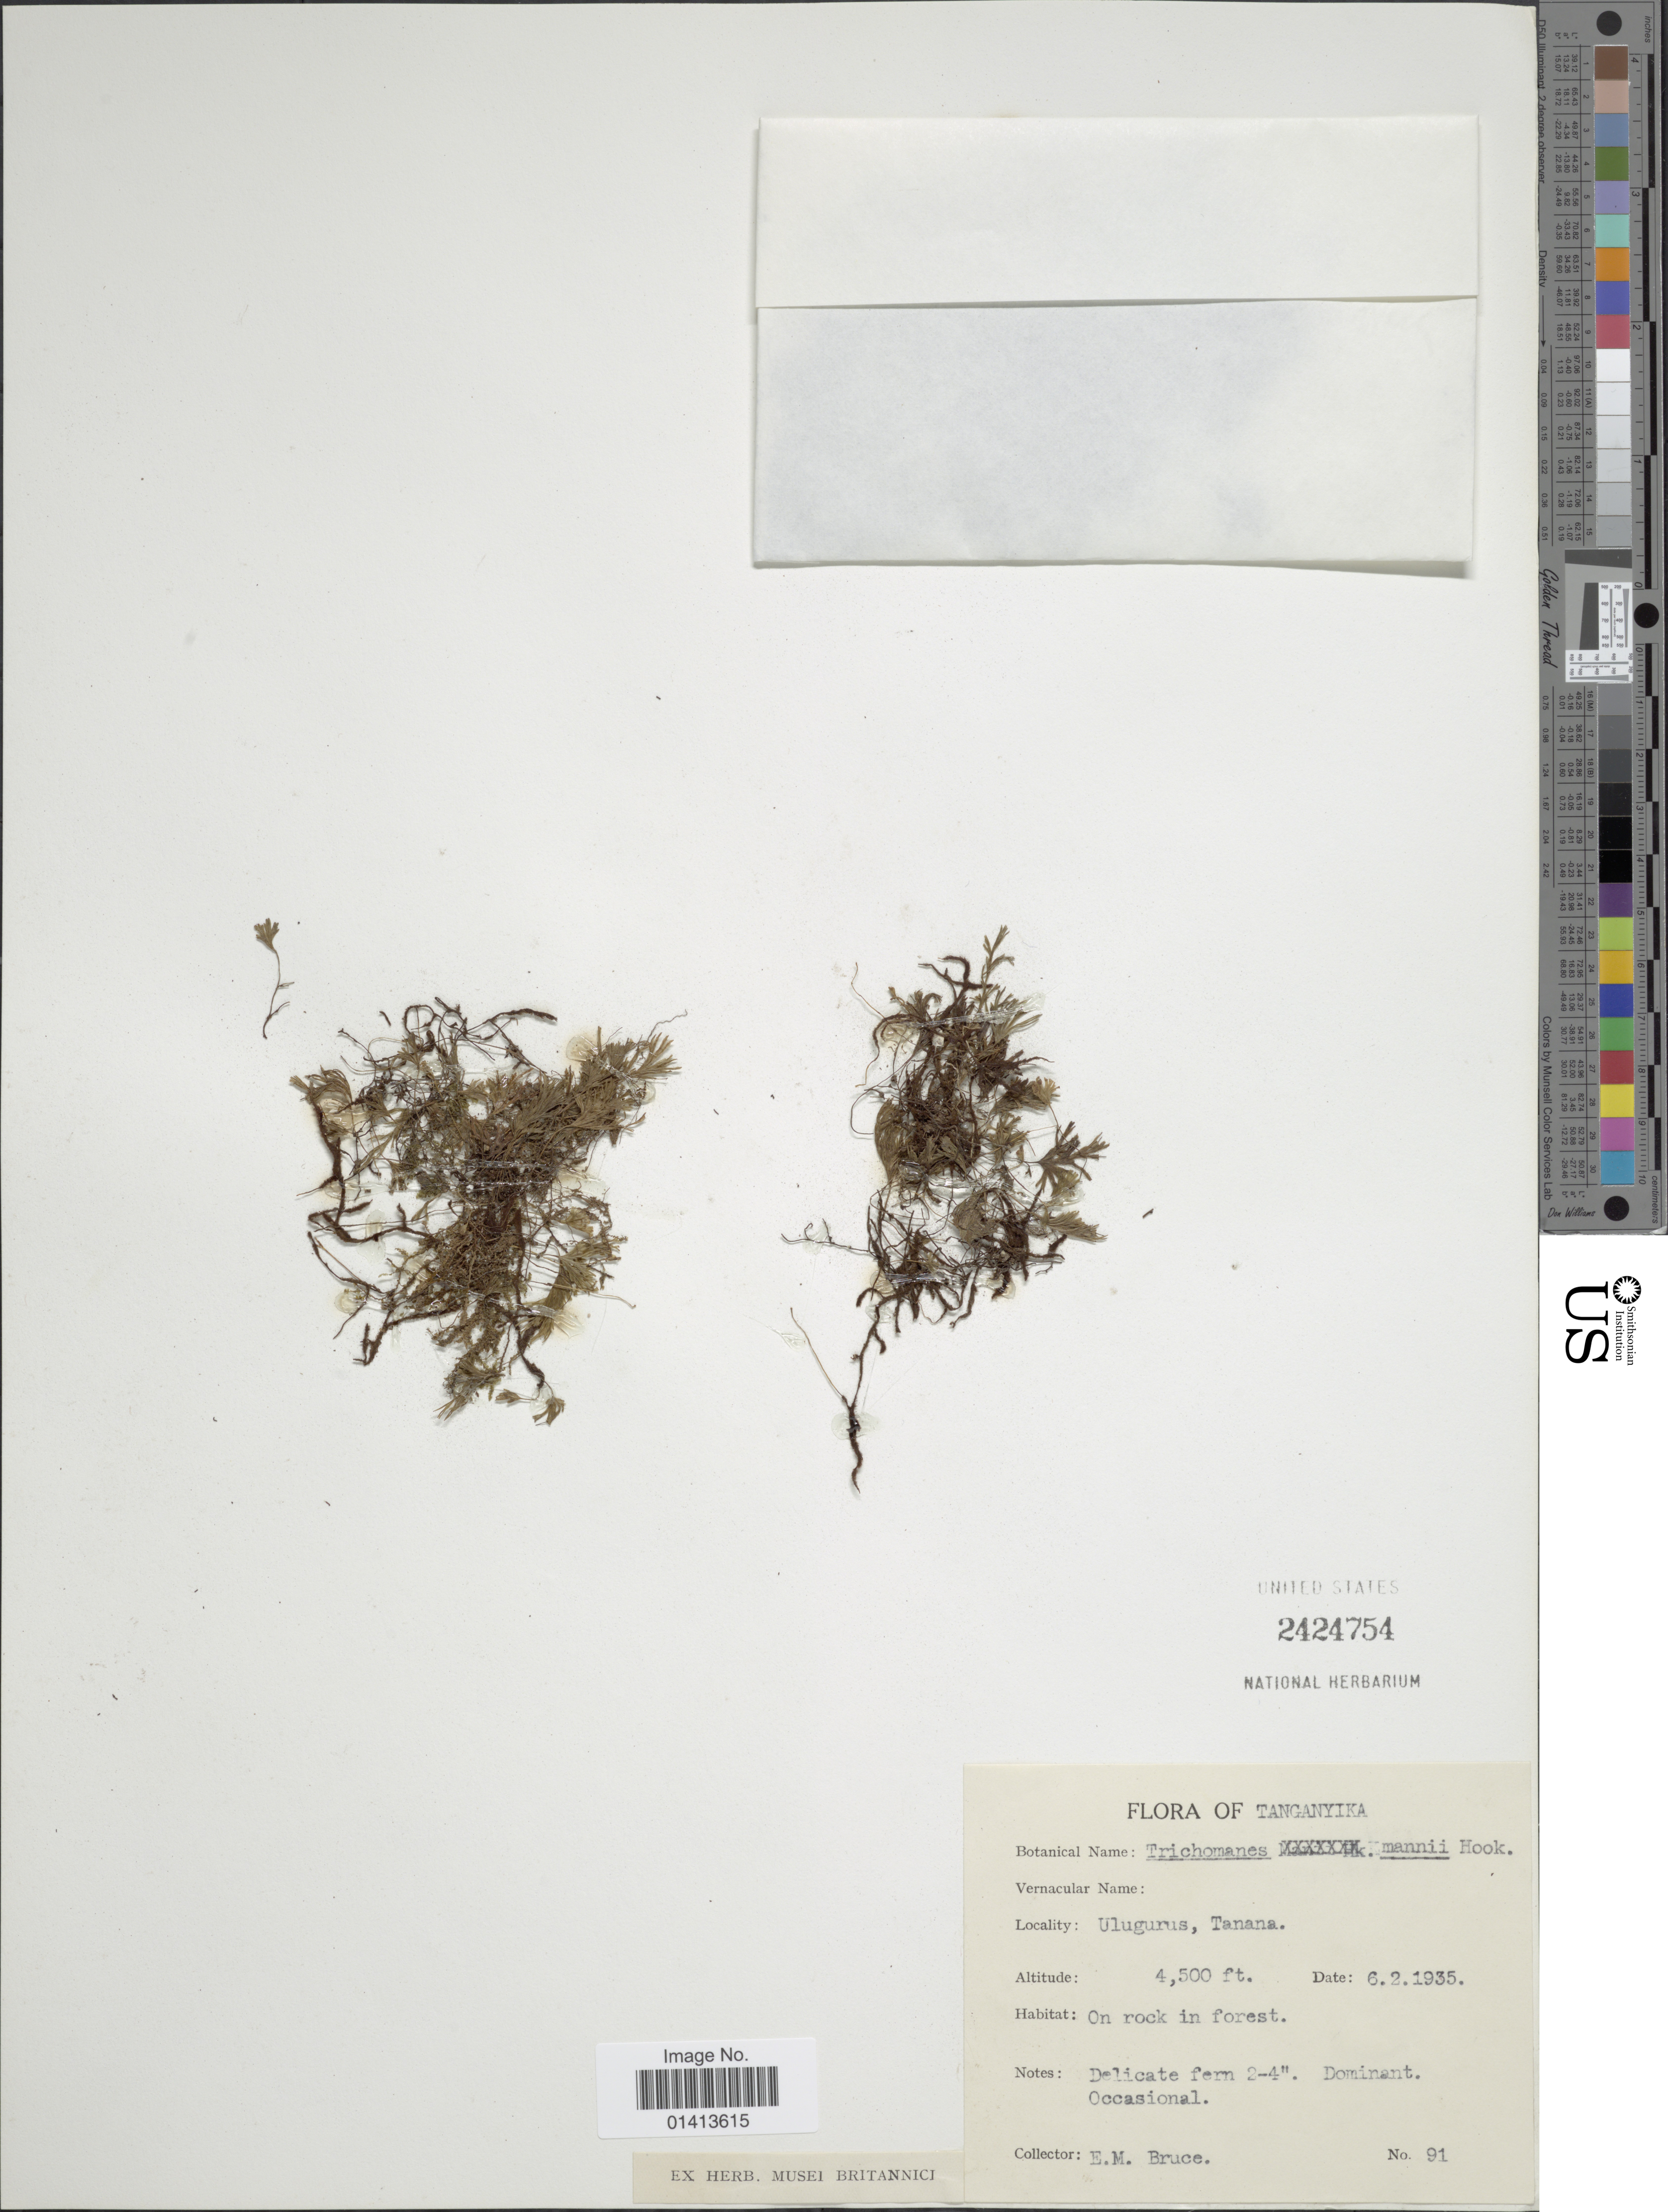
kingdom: Plantae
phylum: Tracheophyta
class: Polypodiopsida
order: Hymenophyllales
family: Hymenophyllaceae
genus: Crepidomanes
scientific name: Crepidomanes mannii (Copel. ex Kunkel) comb. ined., 2015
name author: (Copel. ex G. Kunkel)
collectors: E. Bruce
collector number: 91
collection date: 1935-02-06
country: Tanzania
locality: Tanganyika, Ulugurus, Tanana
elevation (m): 1372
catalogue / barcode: US 2424754